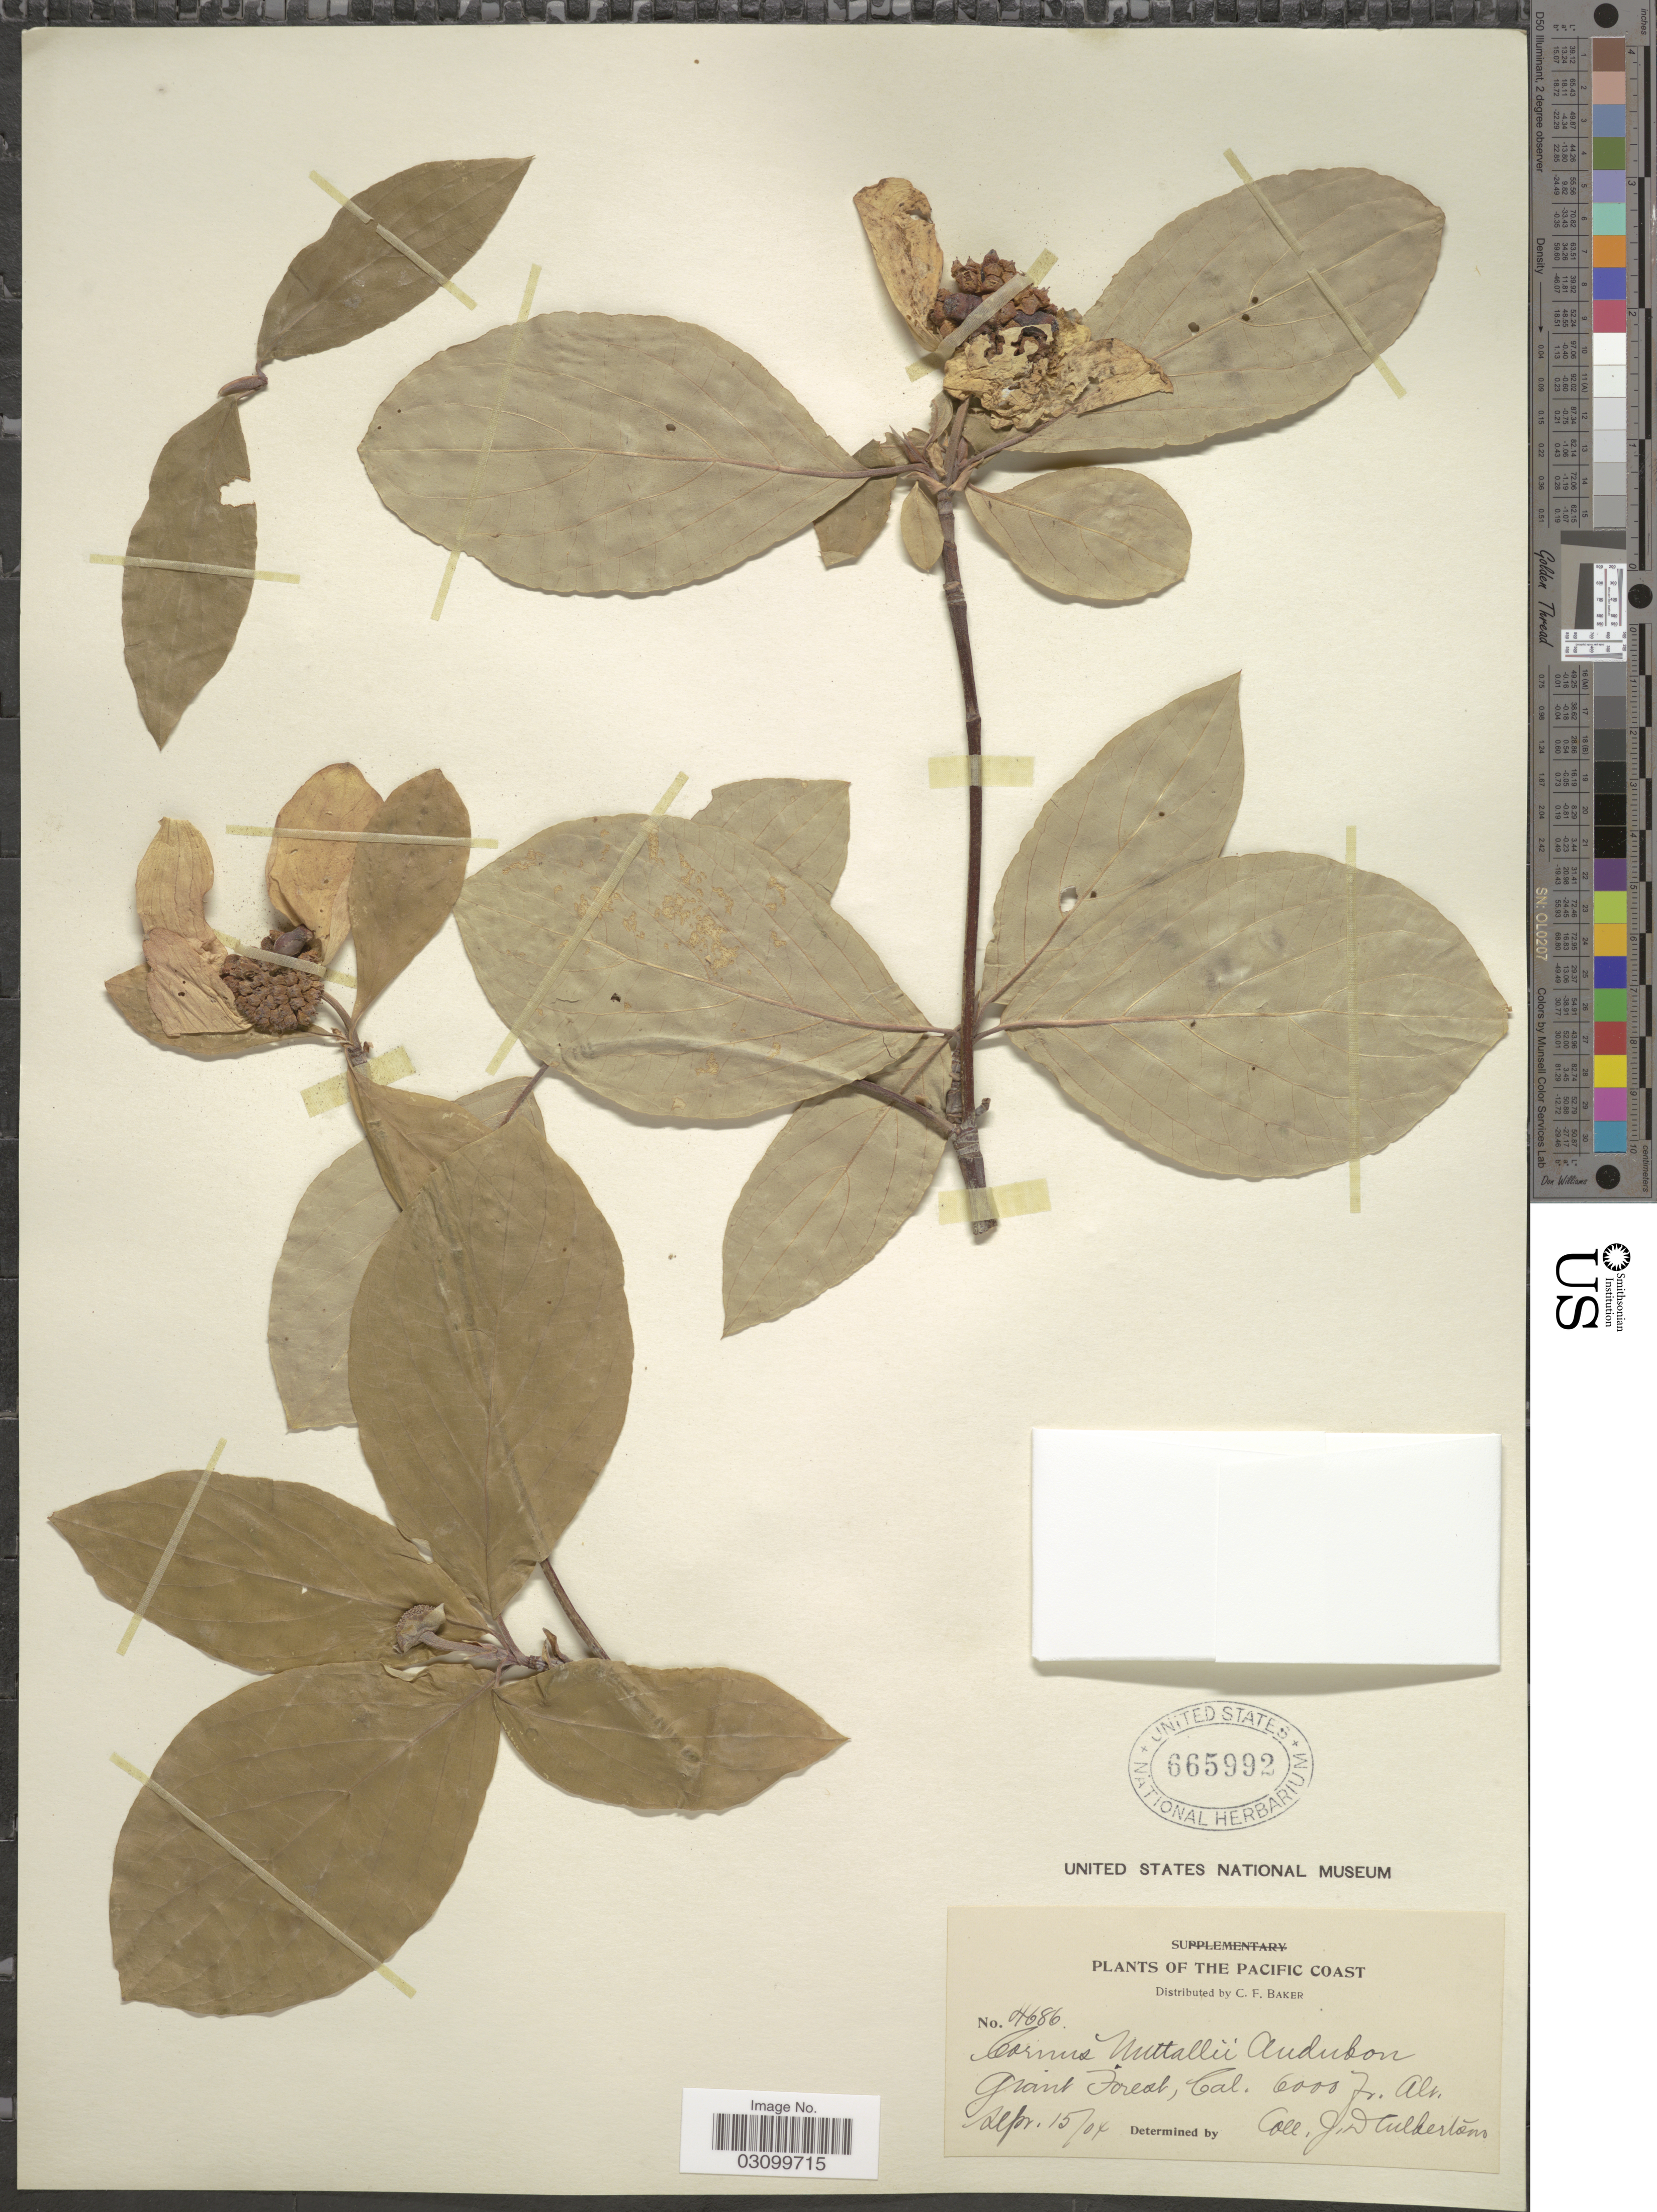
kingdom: Plantae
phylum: Tracheophyta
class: Magnoliopsida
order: Cornales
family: Cornaceae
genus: Cornus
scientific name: Cornus nuttallii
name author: Audubon ex Torr. & A. Gray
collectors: J. Culberton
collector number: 4686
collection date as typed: Transcribed d/m/y: 15/9/4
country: United States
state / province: California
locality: Grant Forest.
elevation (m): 1829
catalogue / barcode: US 665992